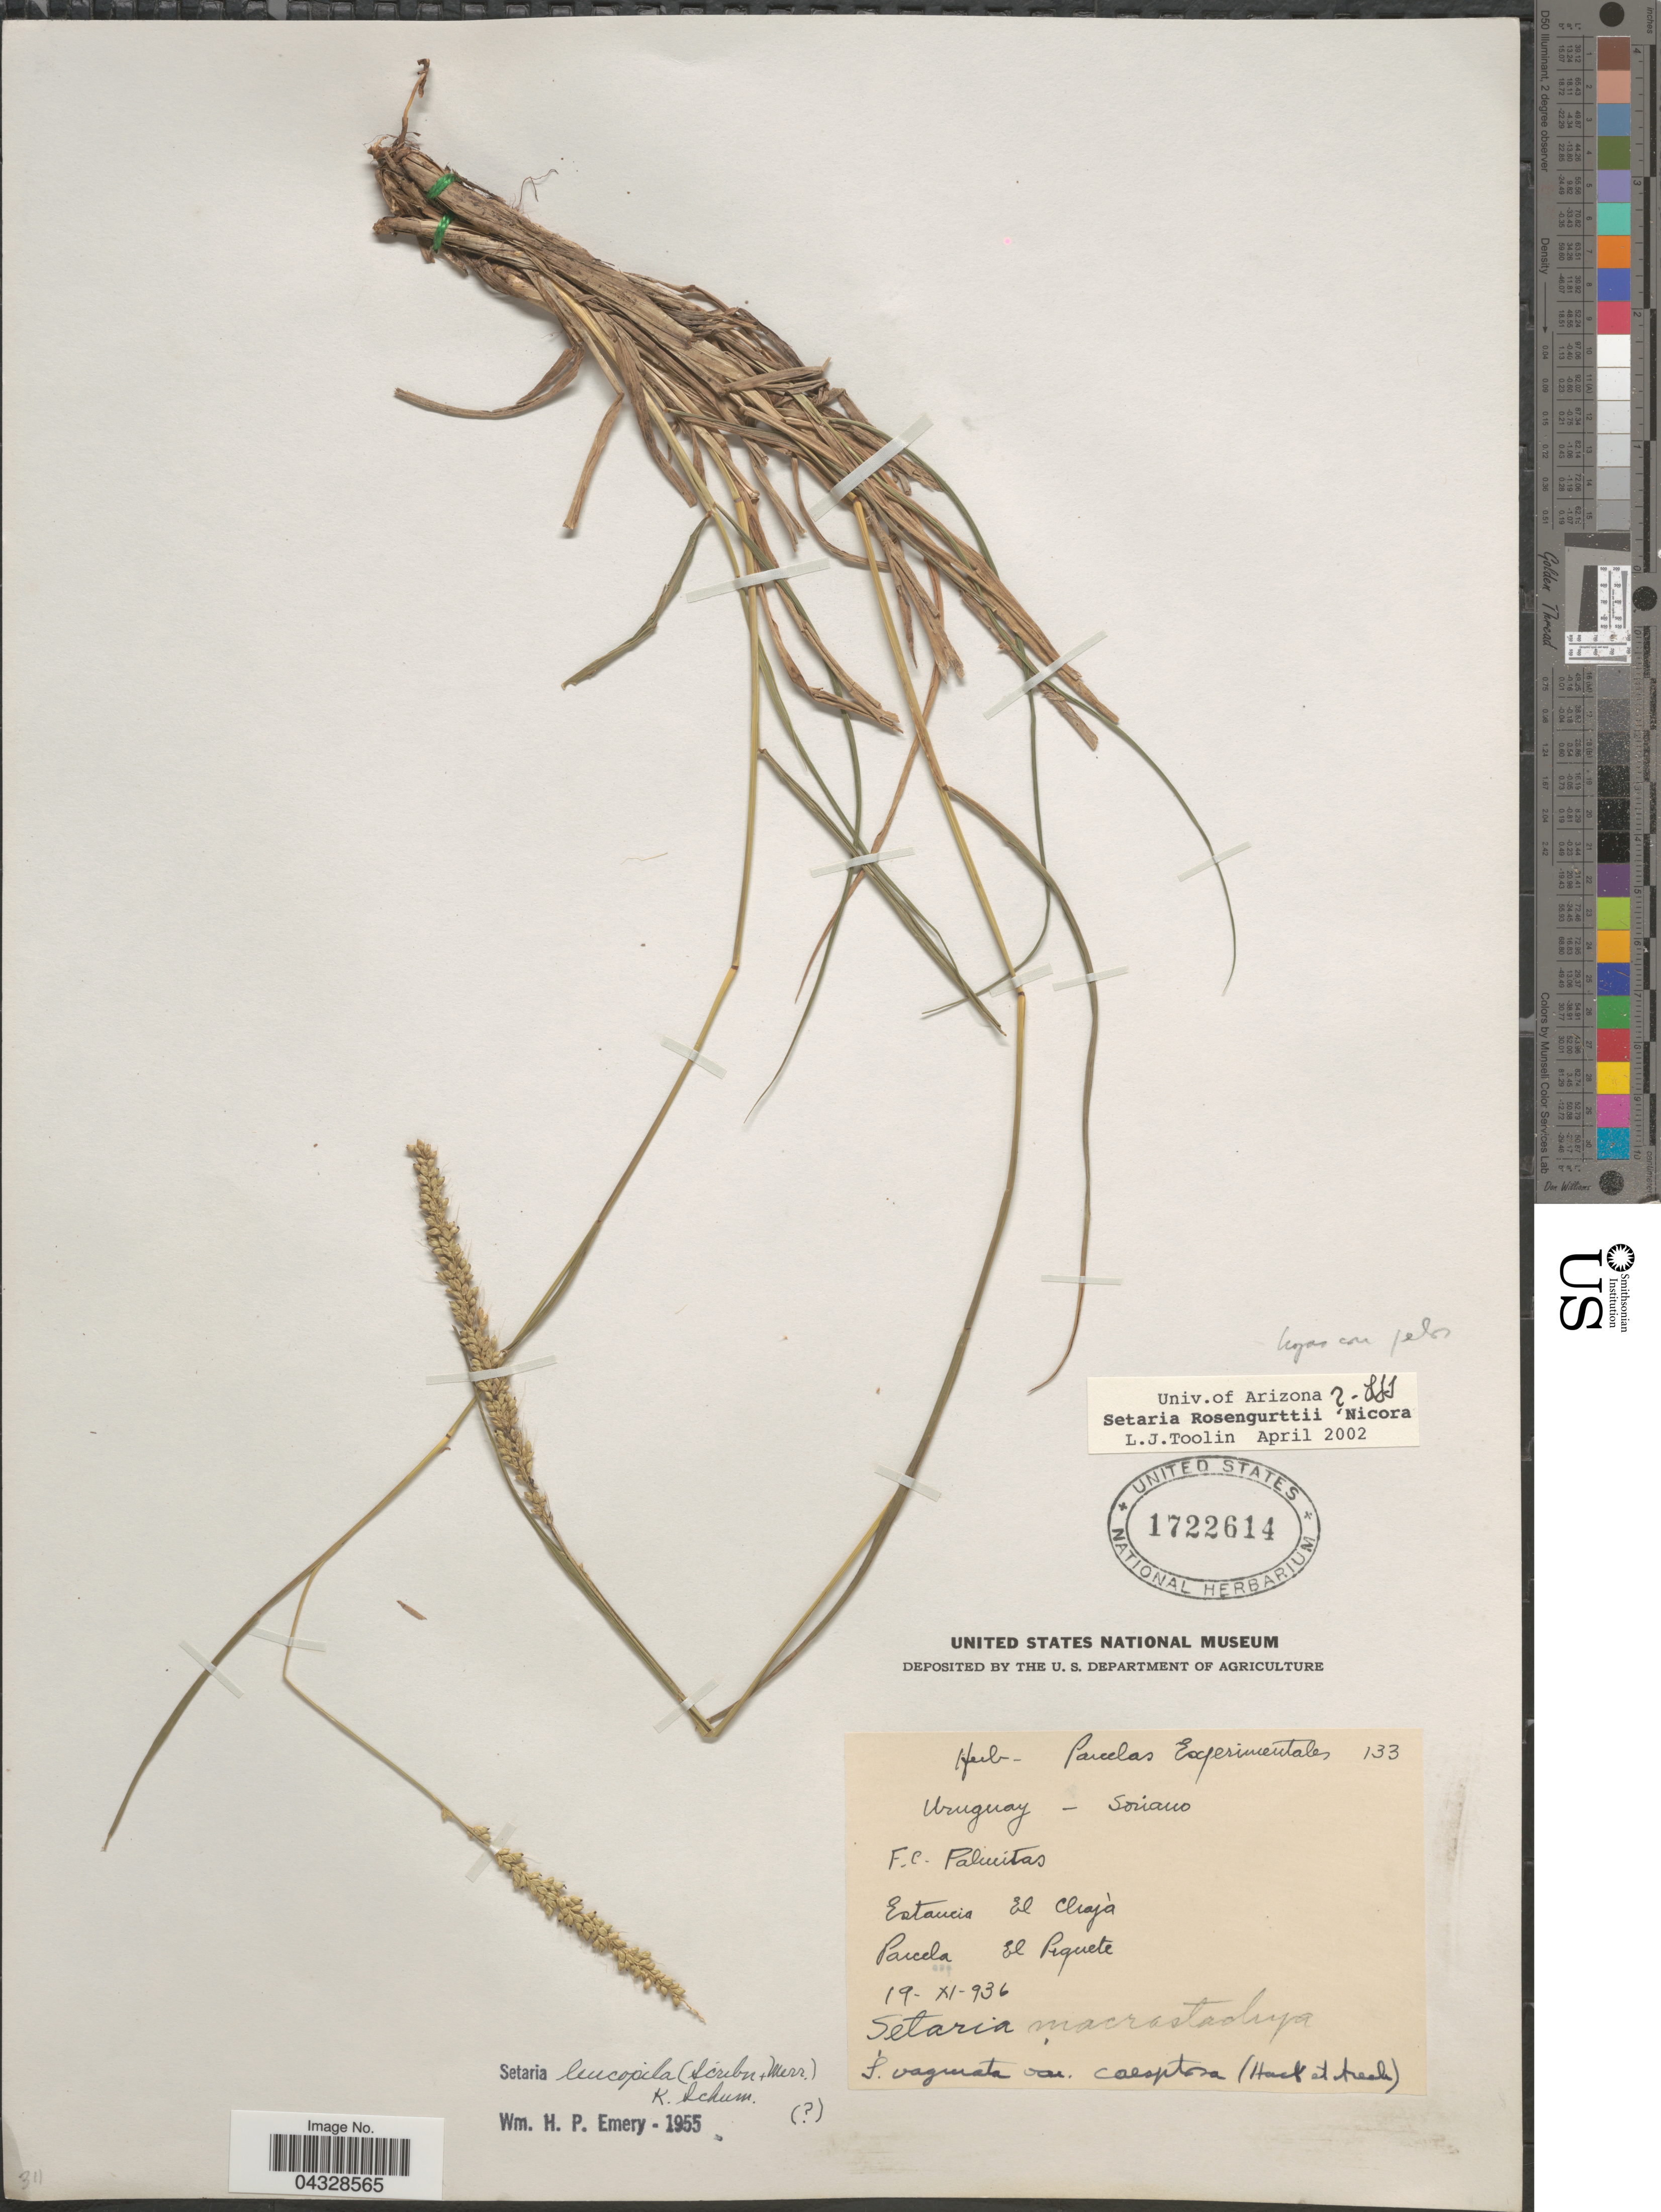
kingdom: Plantae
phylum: Tracheophyta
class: Liliopsida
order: Poales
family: Poaceae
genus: Setaria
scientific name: Setaria rosengurttii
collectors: ex herb. Parcelas Experimentales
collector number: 133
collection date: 1936-11-19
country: Uruguay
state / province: Soriano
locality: F.C. Palmitas. Estancia El Chajá. Parcela El Piquete.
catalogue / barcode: US 1722614